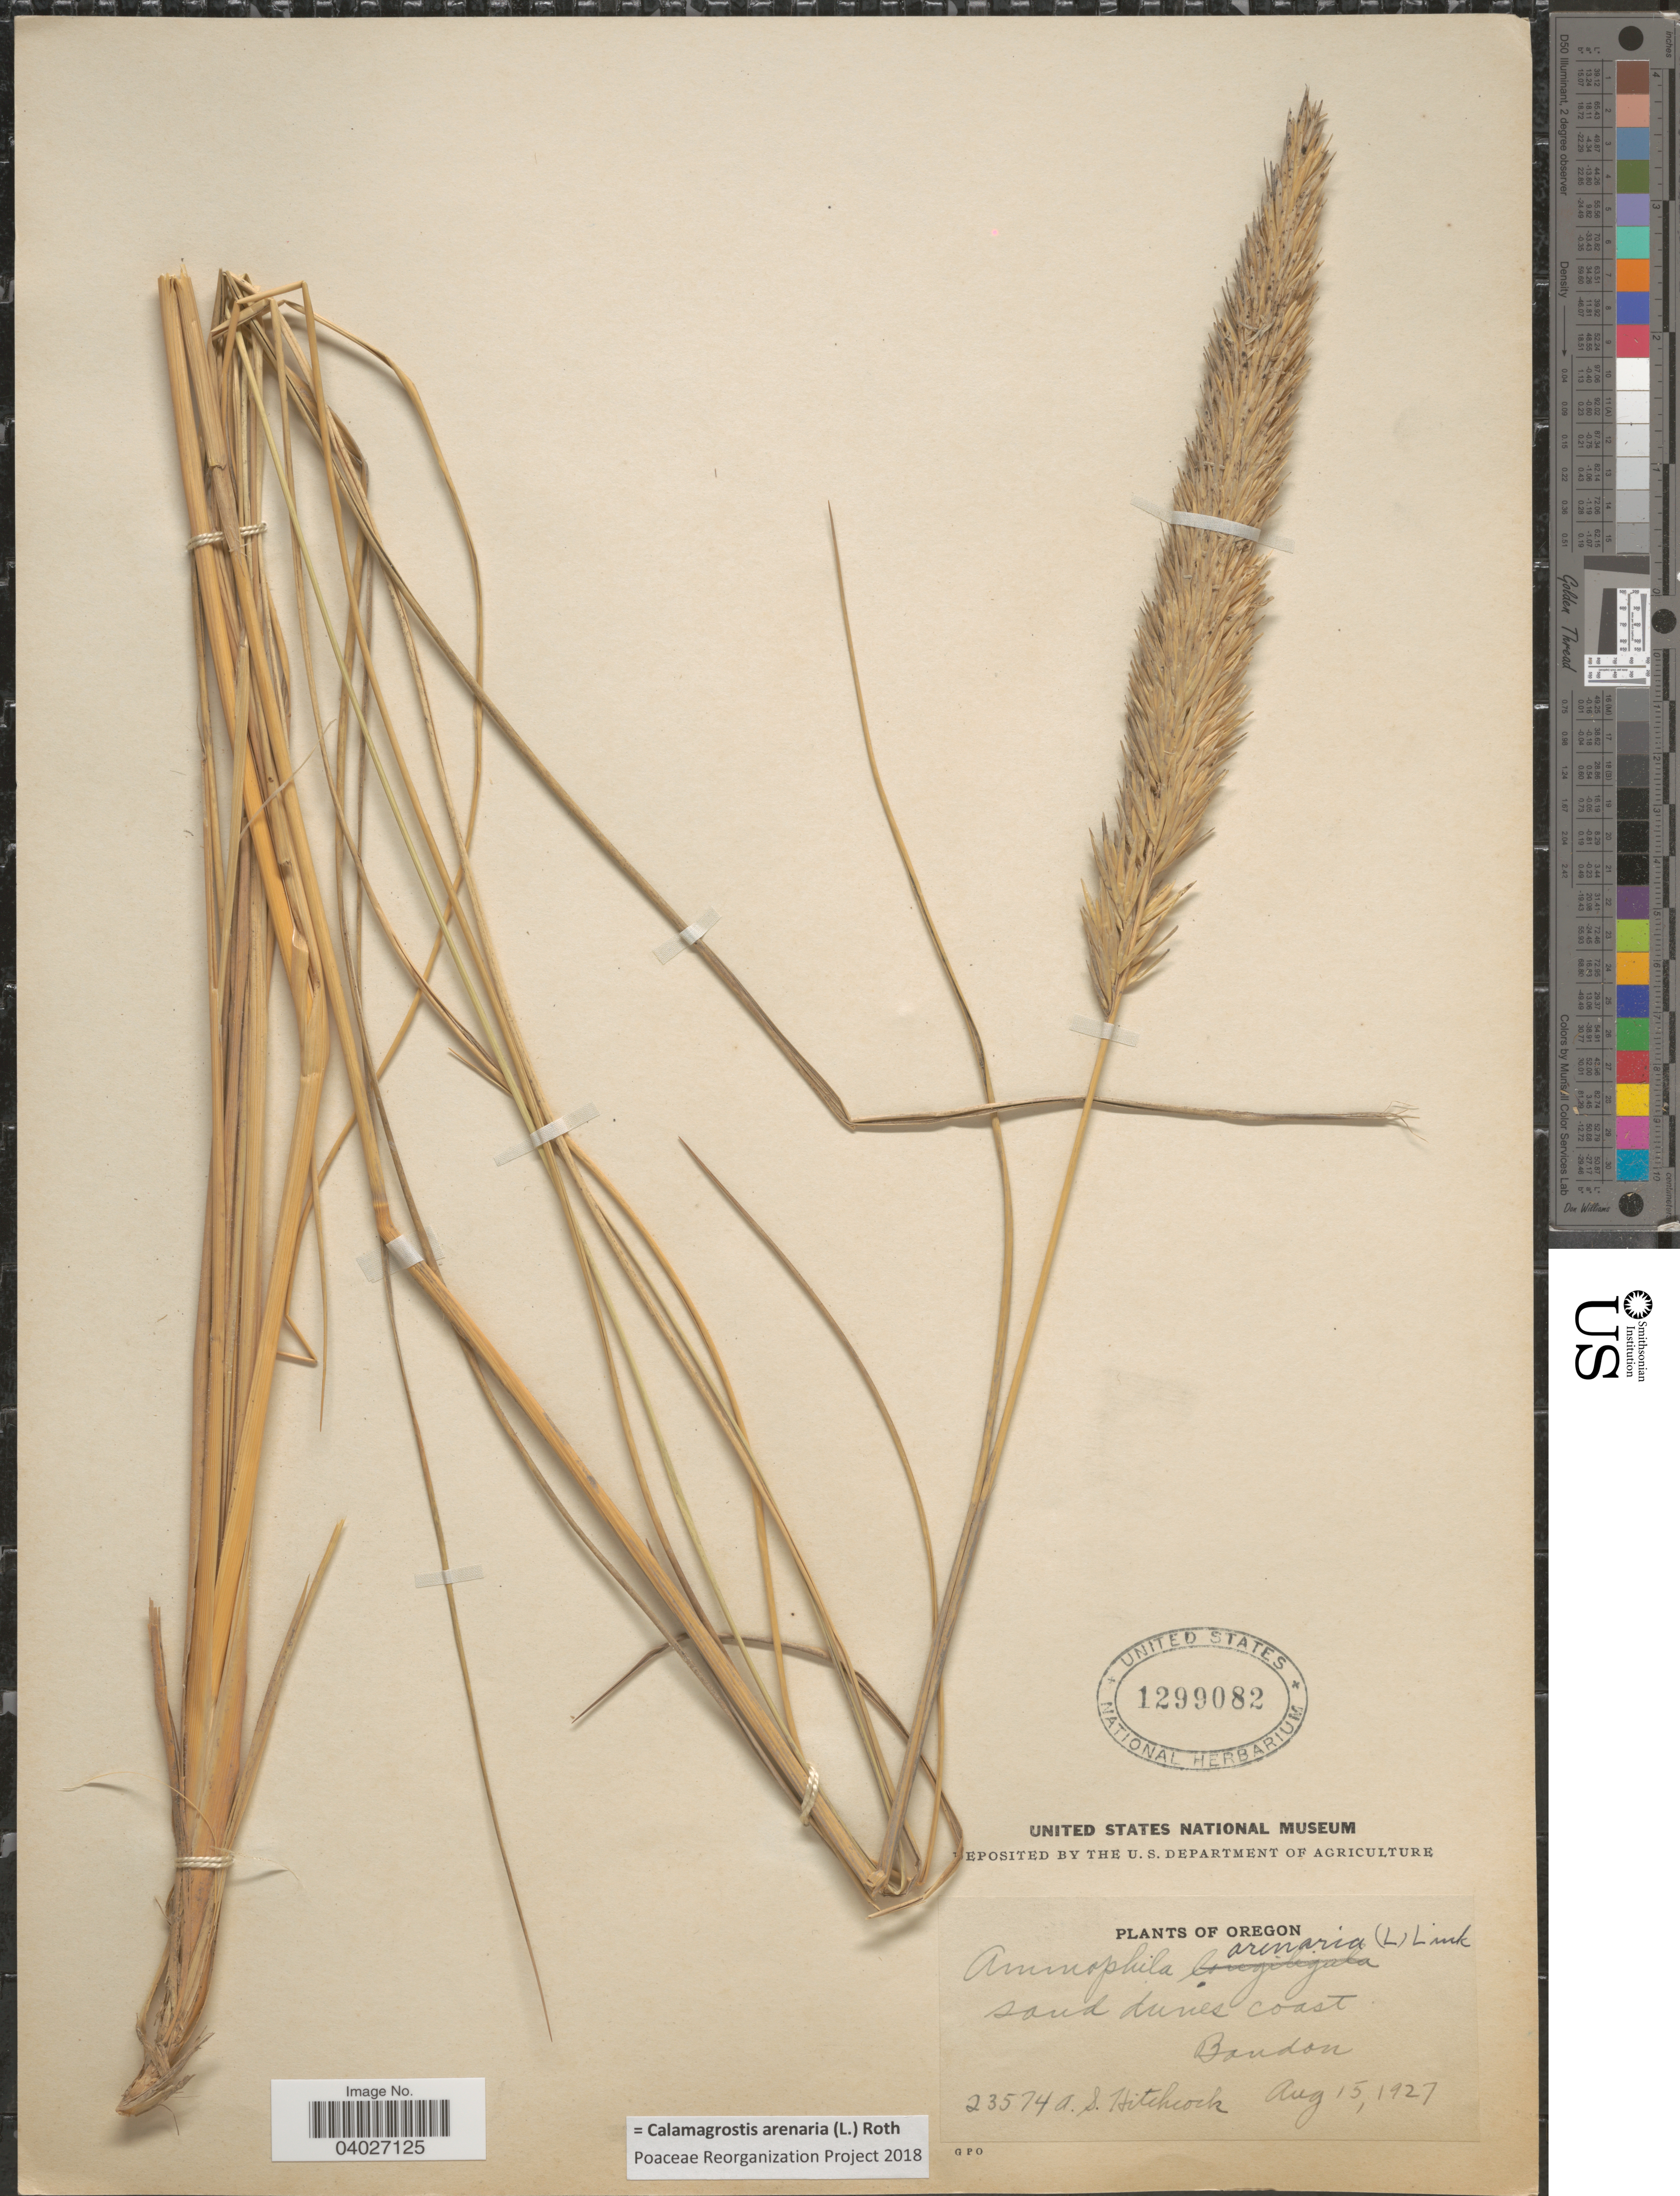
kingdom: Plantae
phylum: Tracheophyta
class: Liliopsida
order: Poales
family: Poaceae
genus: Calamagrostis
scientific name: Calamagrostis arenaria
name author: (L.) Roth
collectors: A. S. Hitchcock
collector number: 23574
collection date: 1927-08-15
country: United States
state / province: Oregon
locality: Bandon.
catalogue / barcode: US 1299082